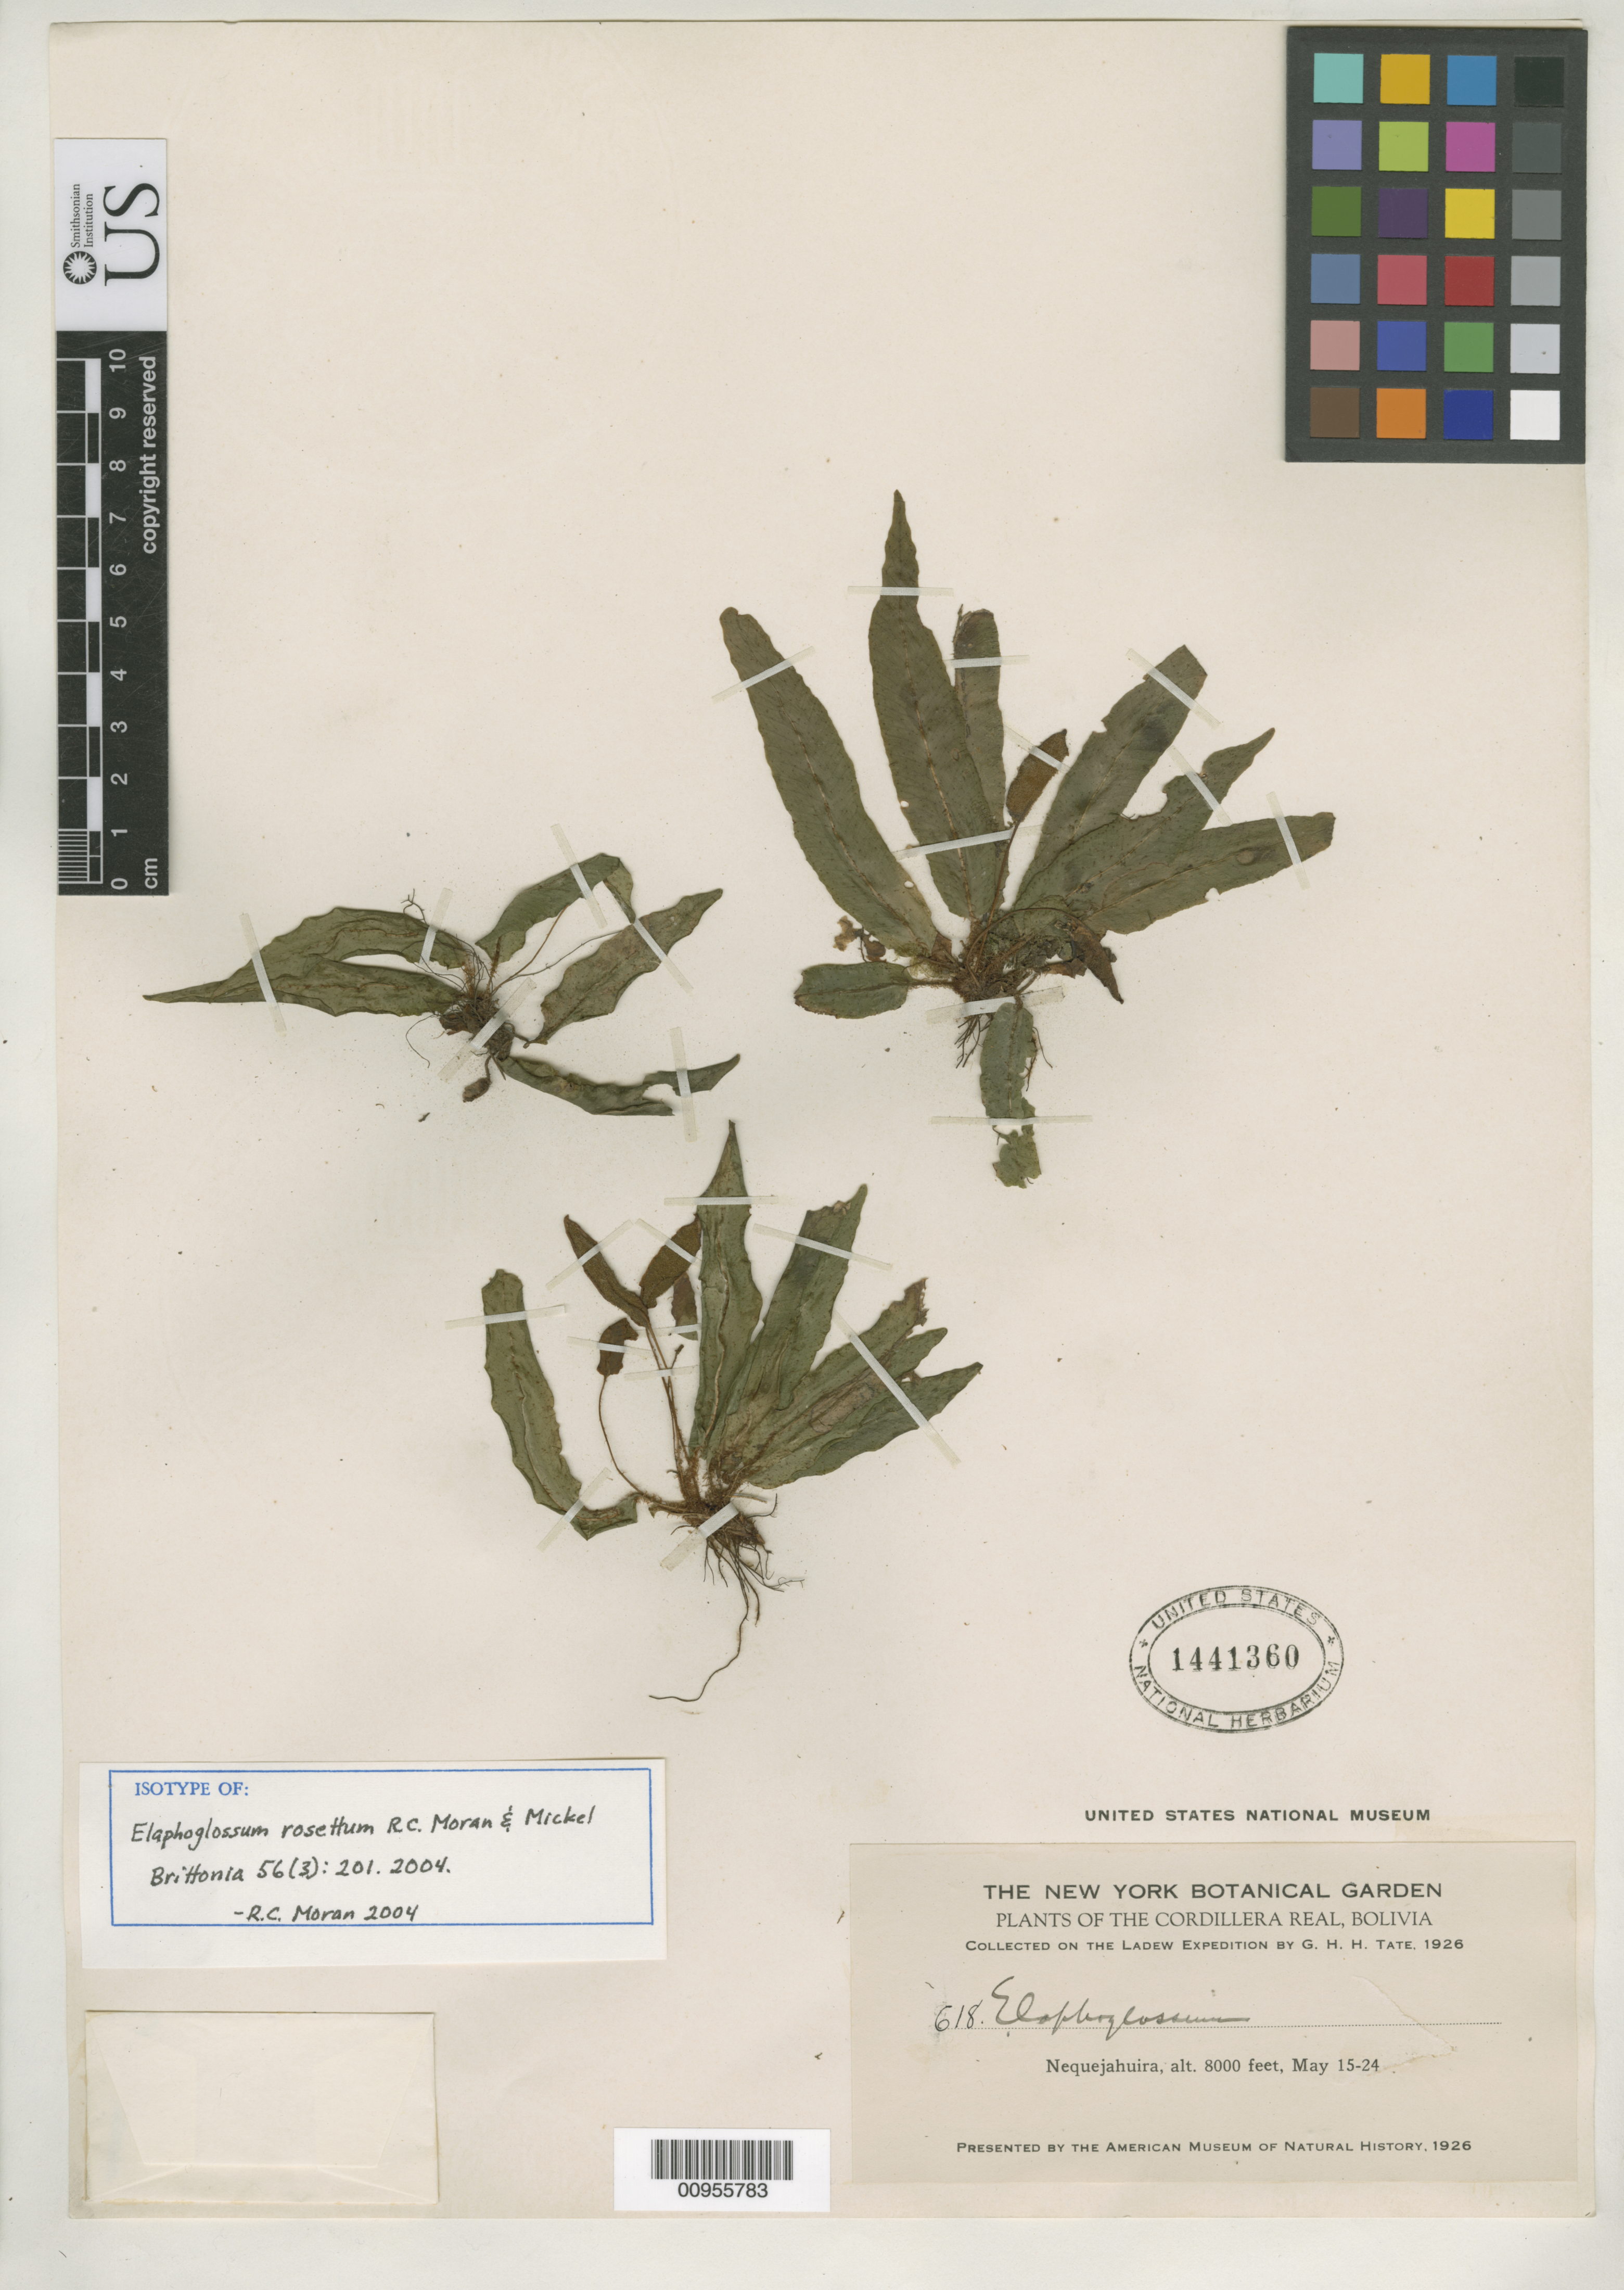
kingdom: Plantae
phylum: Tracheophyta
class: Polypodiopsida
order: Polypodiales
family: Dryopteridaceae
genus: Elaphoglossum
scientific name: Elaphoglossum rosettum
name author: R.C. Moran & Mickel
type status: Isotype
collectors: G. H. H.Tate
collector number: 618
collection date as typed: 15 May 1926 to 24 May 1926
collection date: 1926-05-15/1926-05-24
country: Bolivia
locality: Cordillera Real, Nequejahuira.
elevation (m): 2438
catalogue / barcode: US 1441360